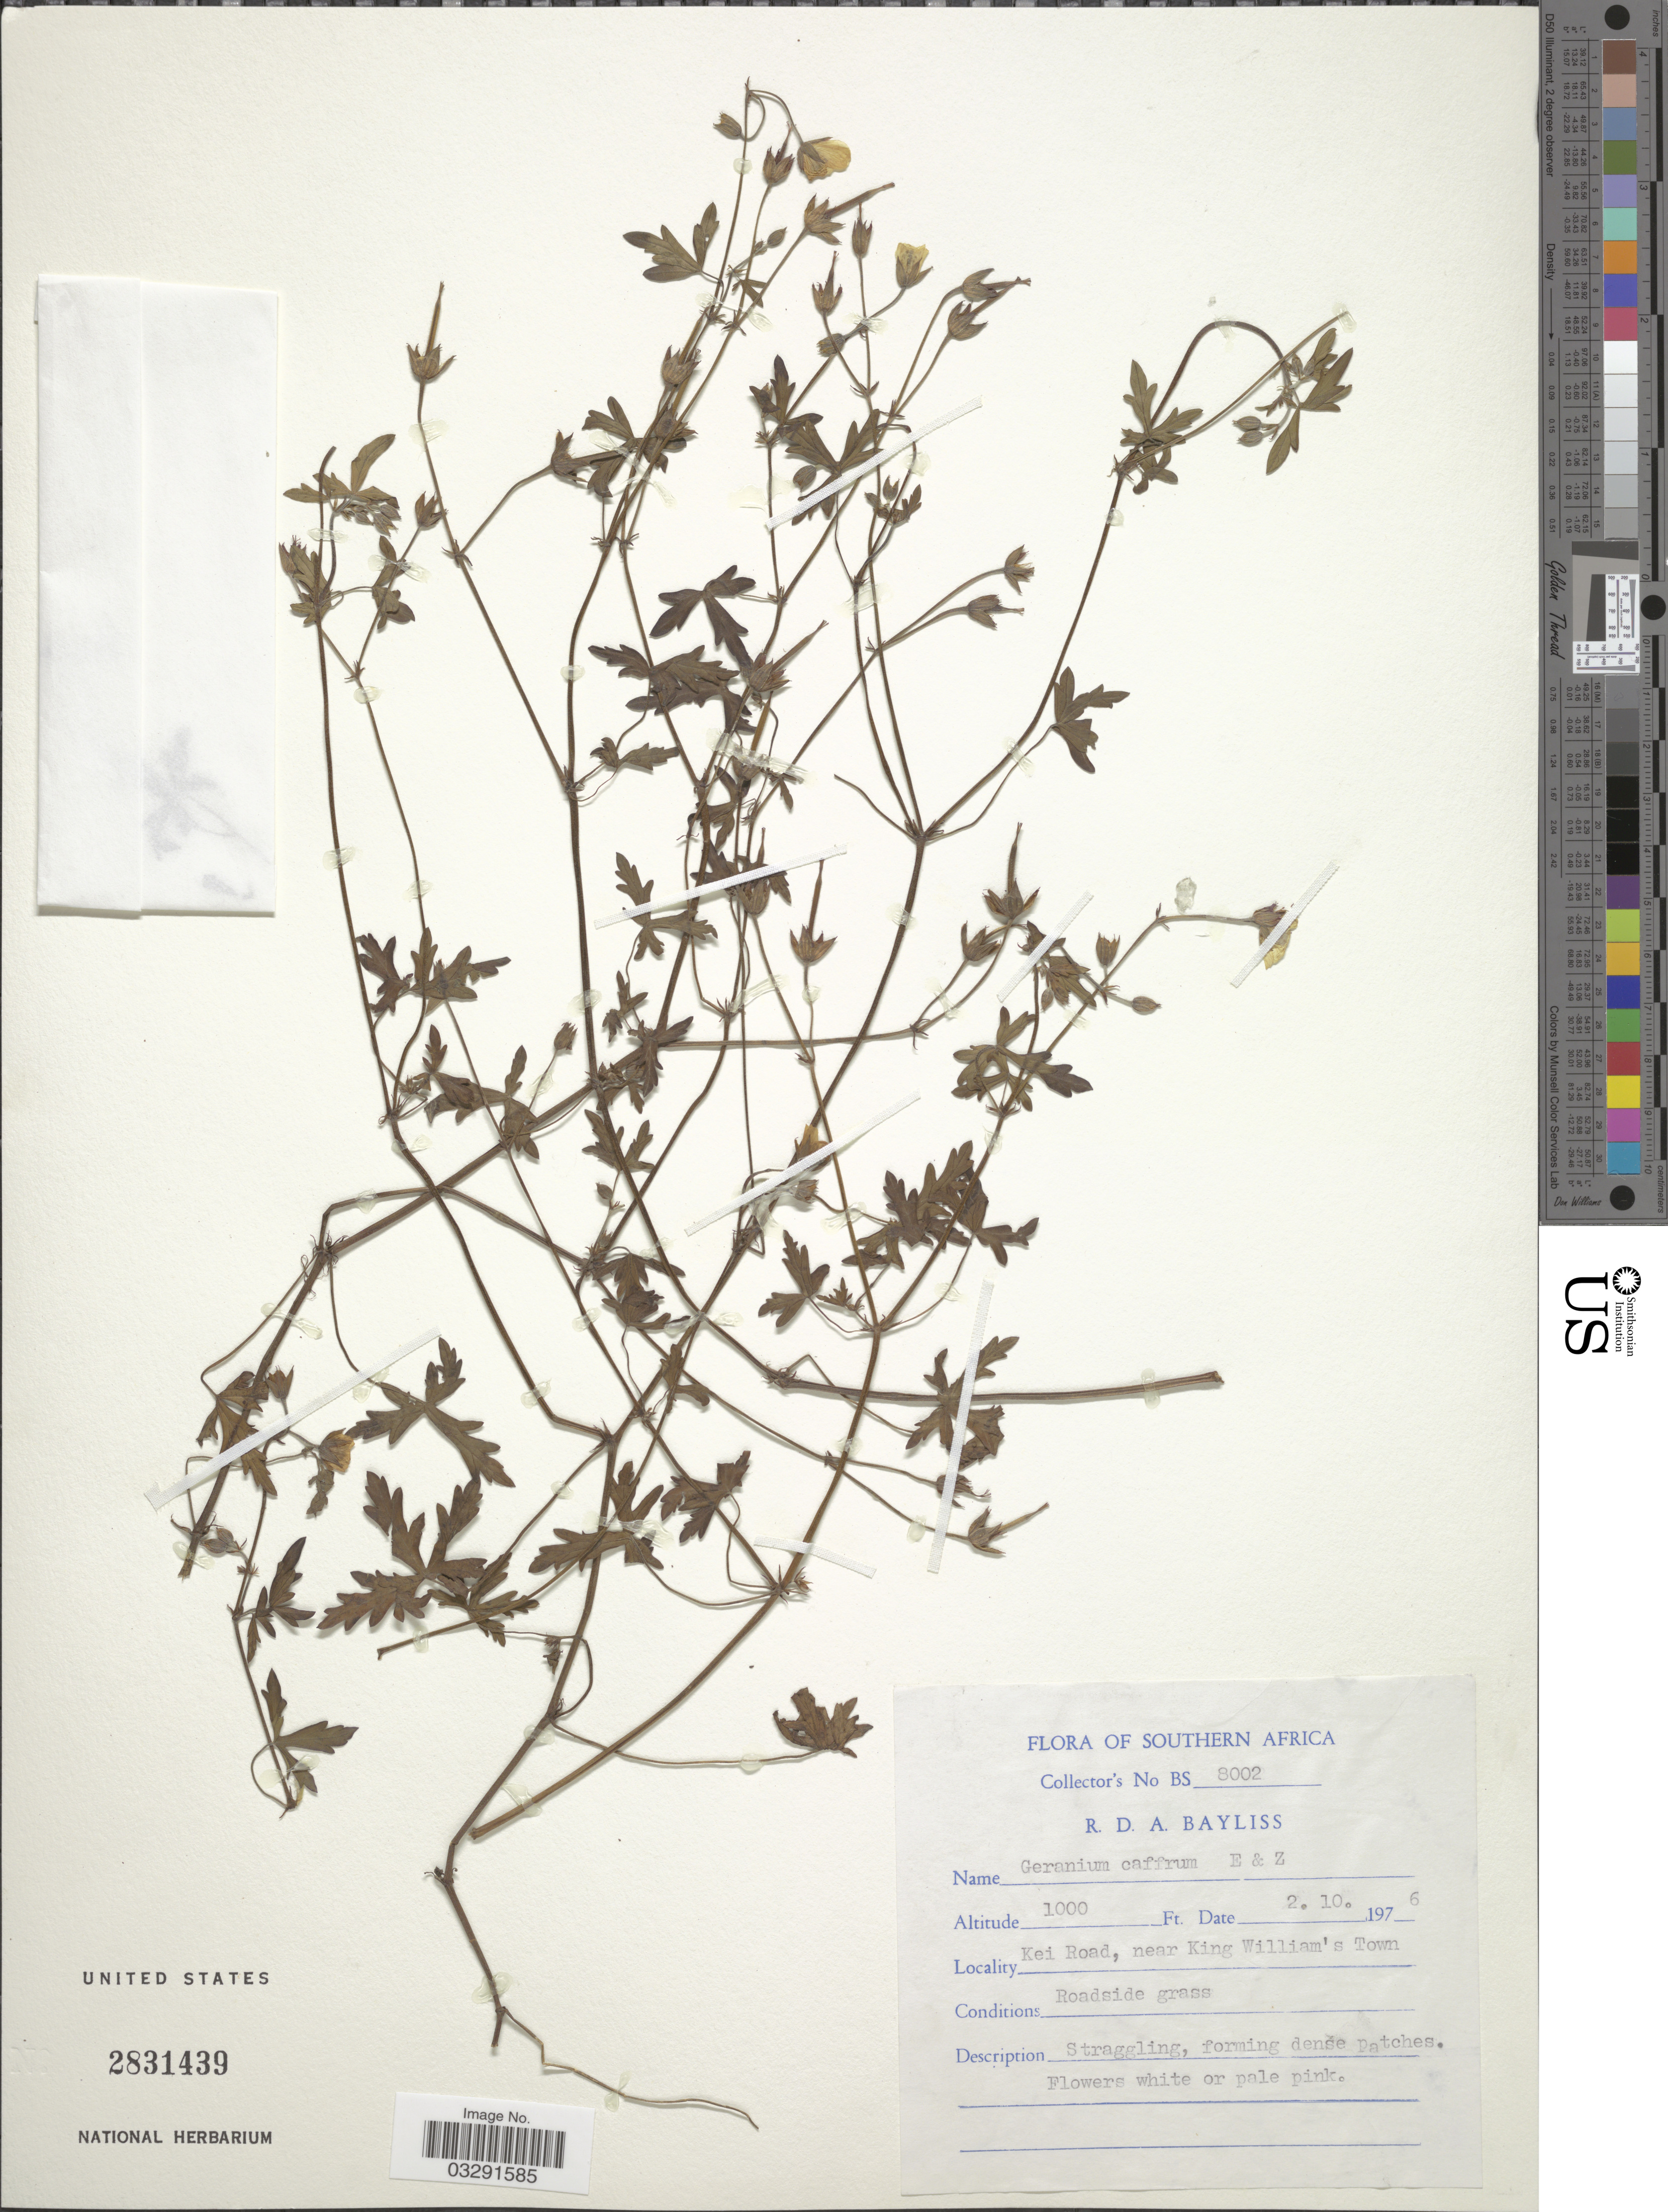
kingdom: Plantae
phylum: Tracheophyta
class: Magnoliopsida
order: Geraniales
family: Geraniaceae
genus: Geranium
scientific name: Geranium caffrum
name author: Eckl. & Zeyh.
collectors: R. Bayliss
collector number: BS 8002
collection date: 1976-10-02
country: South Africa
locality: Southern Africa. Kei Road, near King William's Town.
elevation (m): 305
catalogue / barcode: US 2831439